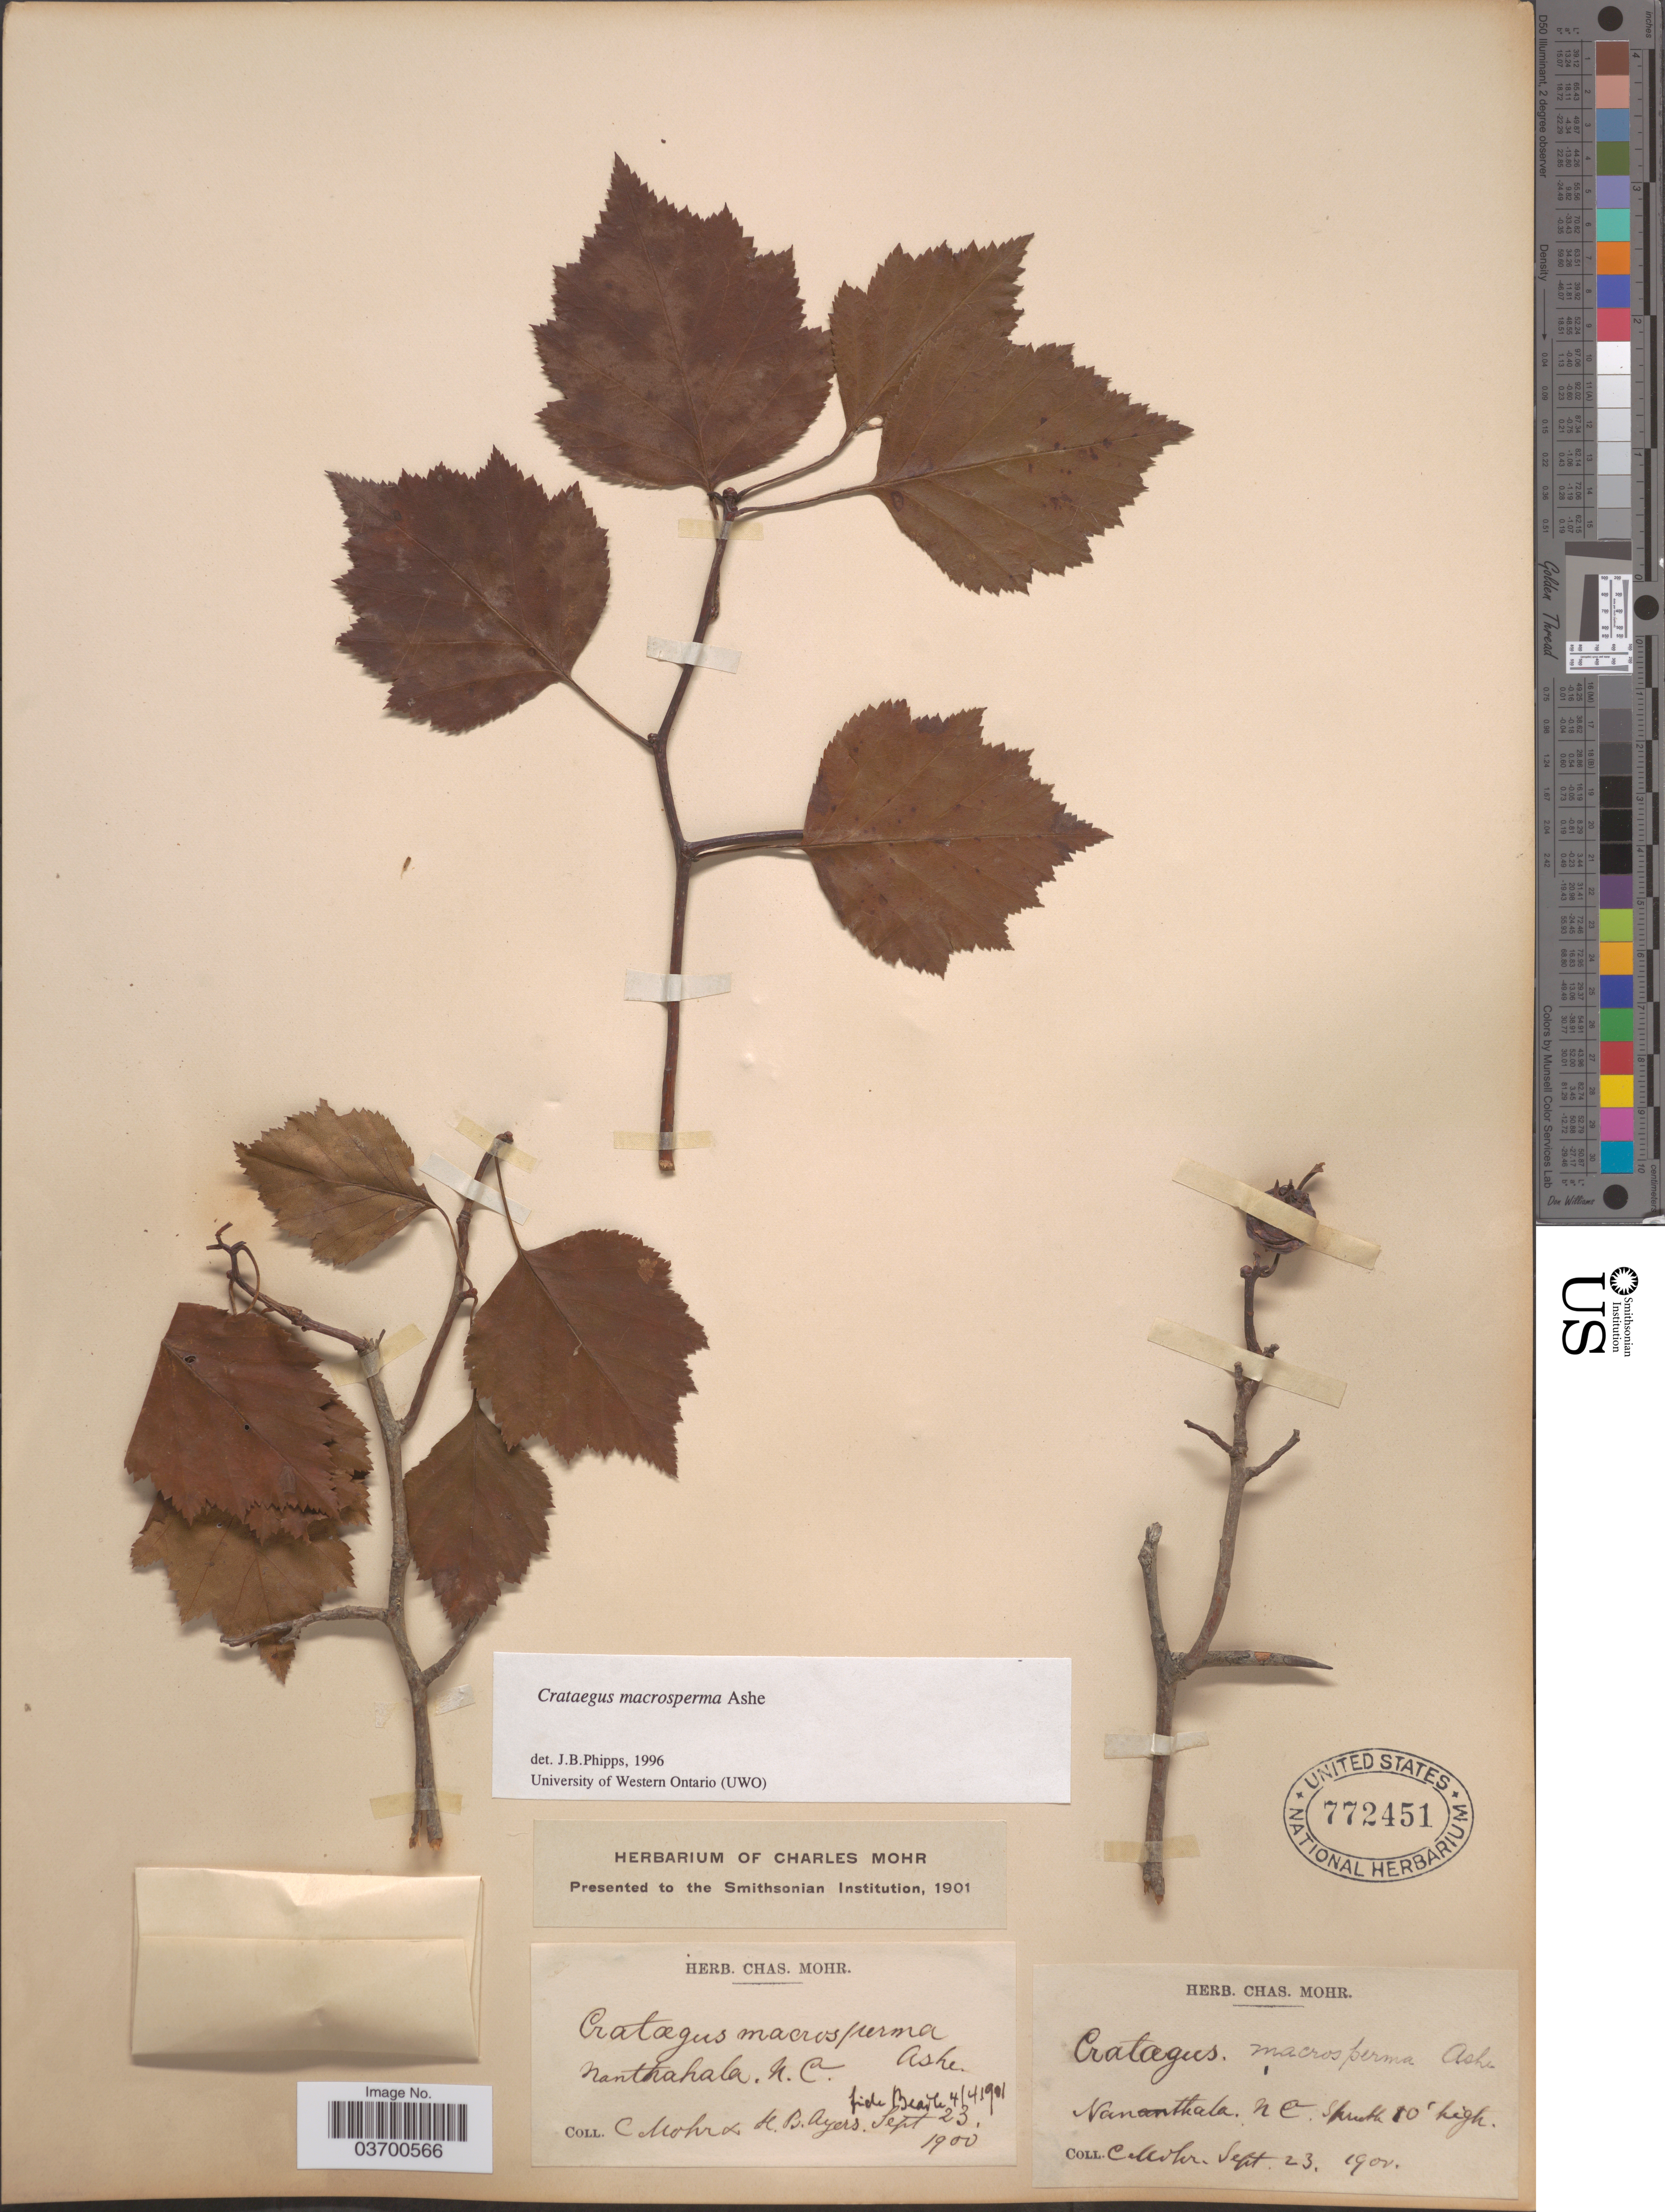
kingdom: Plantae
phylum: Tracheophyta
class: Magnoliopsida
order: Rosales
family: Rosaceae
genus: Crataegus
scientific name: Crataegus macrosperma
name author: Ashe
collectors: C. T. Mohr & B. Ayers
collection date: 1900-09-23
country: United States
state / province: North Carolina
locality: Nanthahala.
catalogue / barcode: US 772451